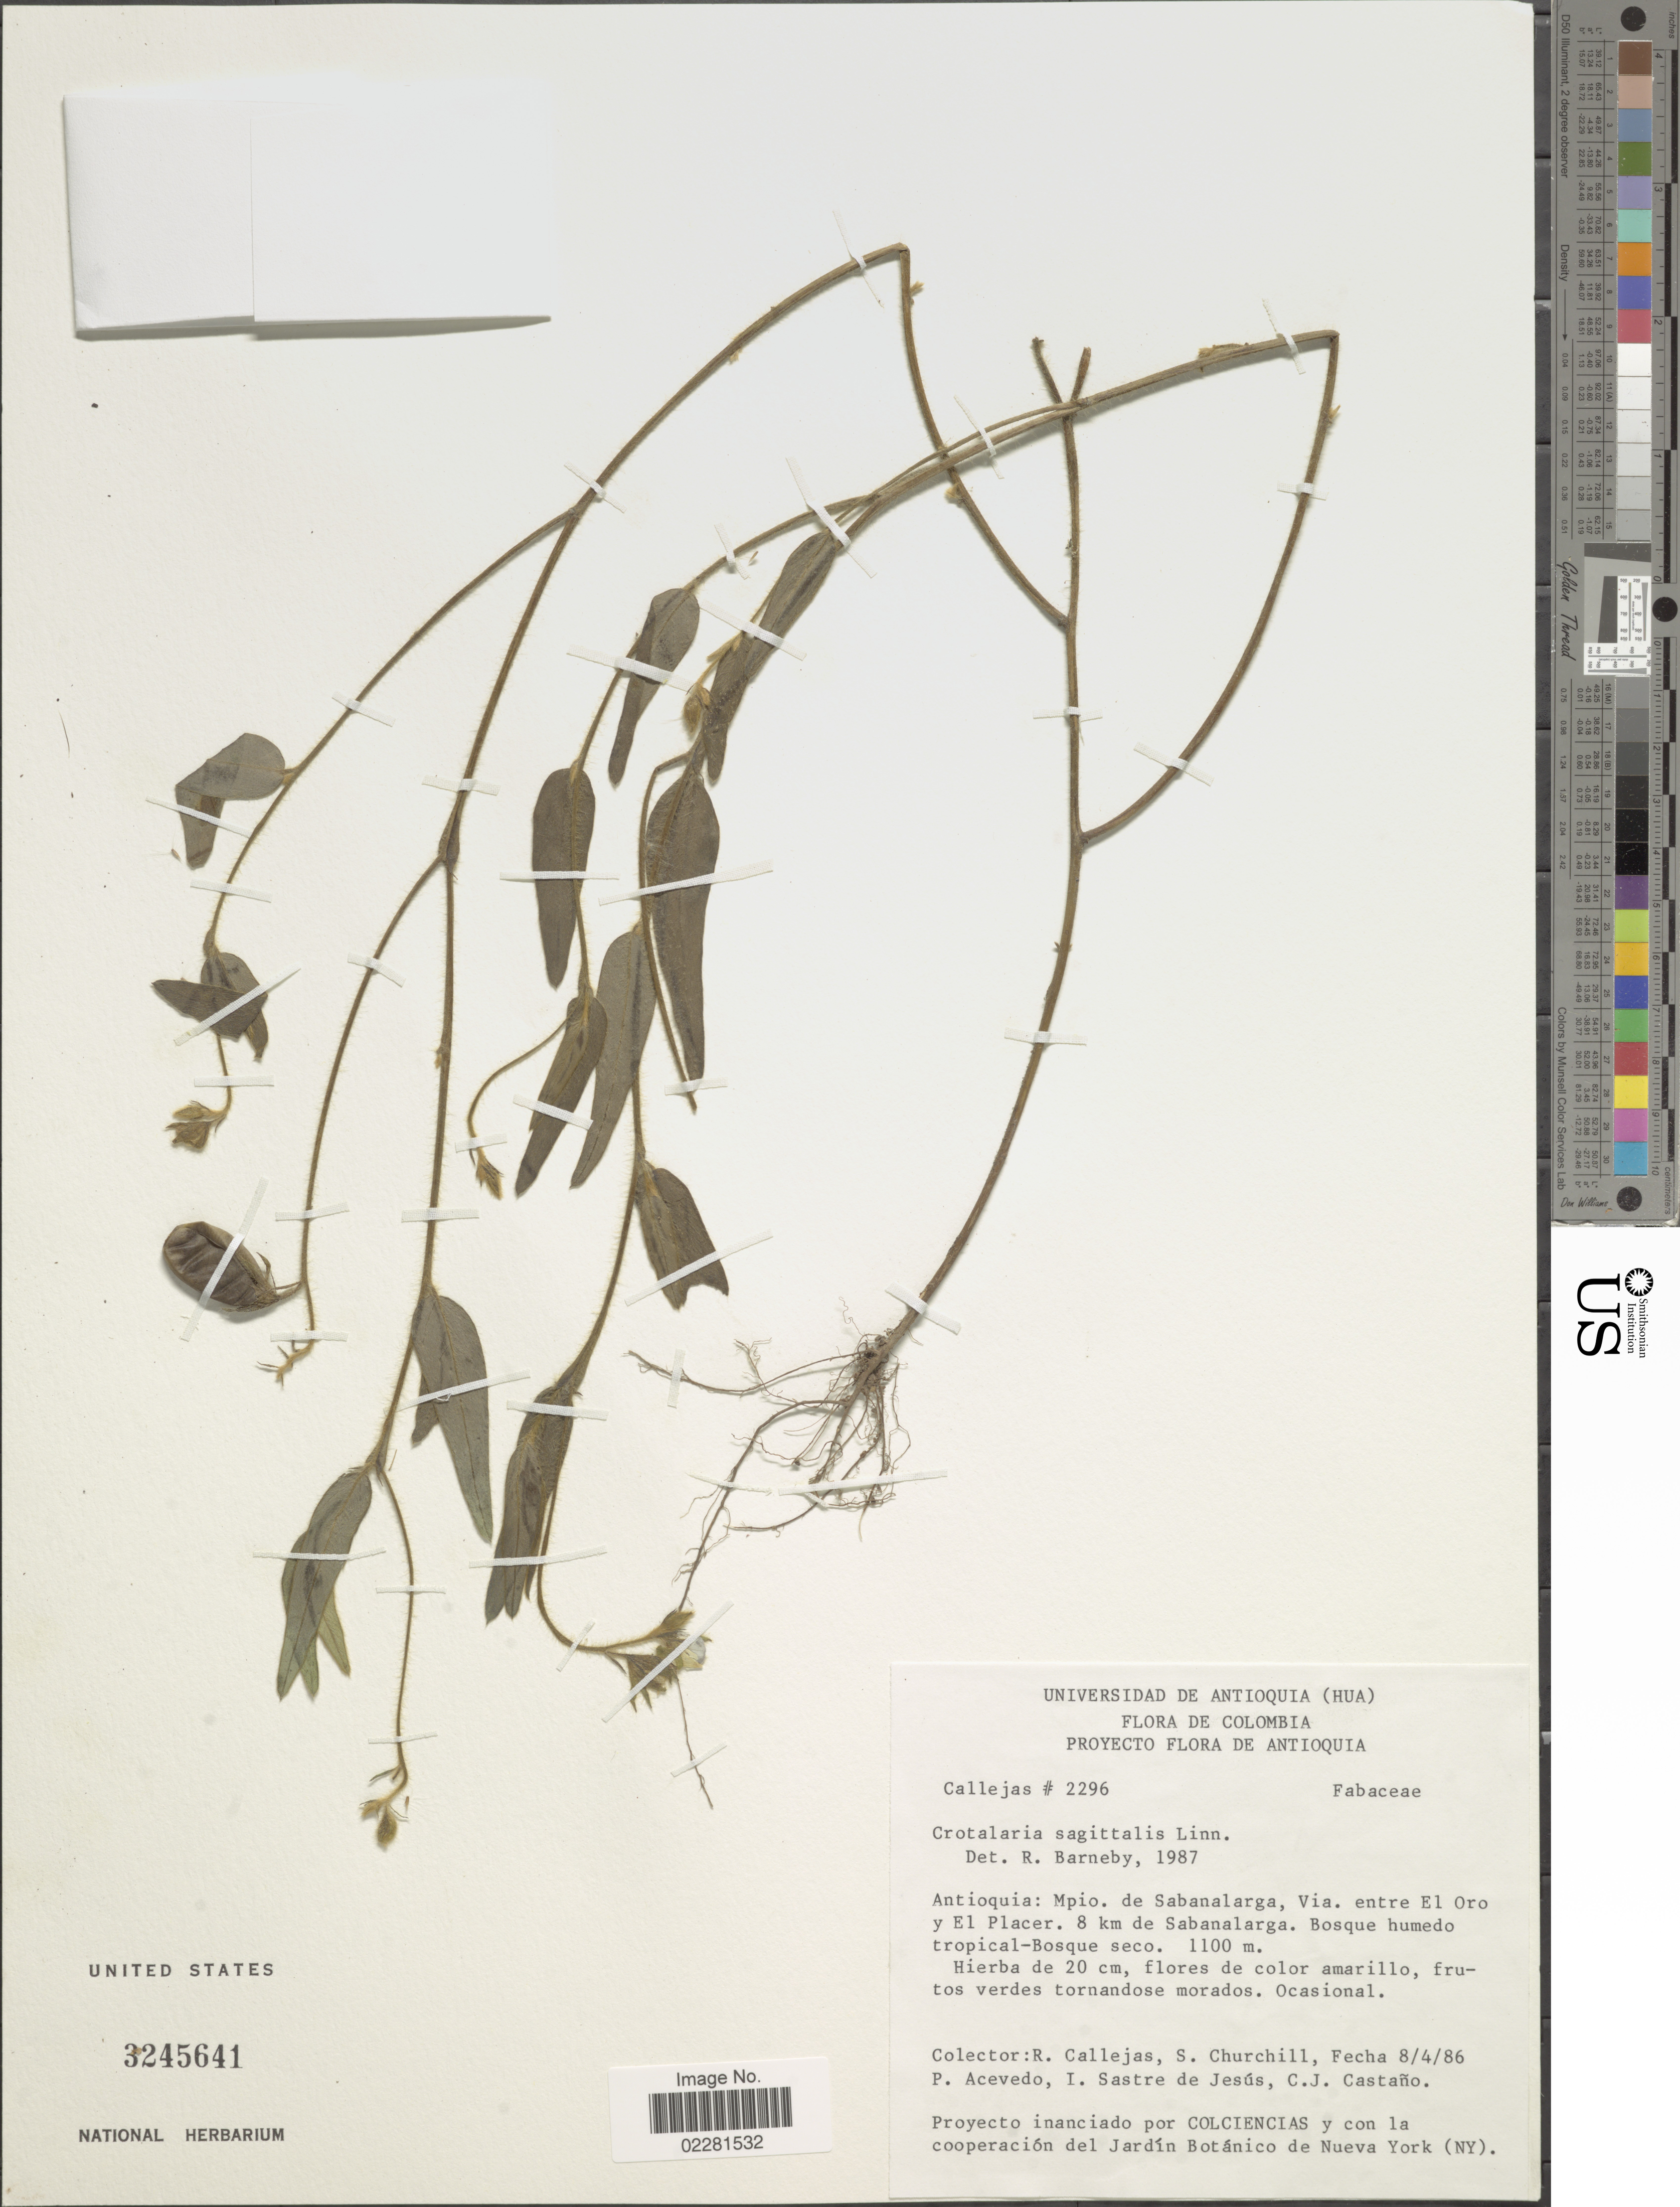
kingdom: Plantae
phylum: Tracheophyta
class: Magnoliopsida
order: Fabales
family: Fabaceae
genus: Crotalaria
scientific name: Crotalaria sagittalis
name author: L.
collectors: R. Callejas, S. Churchill, P. Acevedo-Rodr., I. Sastre-de Jesús & C. Castaño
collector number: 2296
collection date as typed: Transcribed d/m/y: 8/4/86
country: Colombia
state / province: Antioquia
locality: Mpio. de Sabanalarga, via entre El Oro y El Placer, 8 km de Sabanalarga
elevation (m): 1100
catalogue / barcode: US 3245641